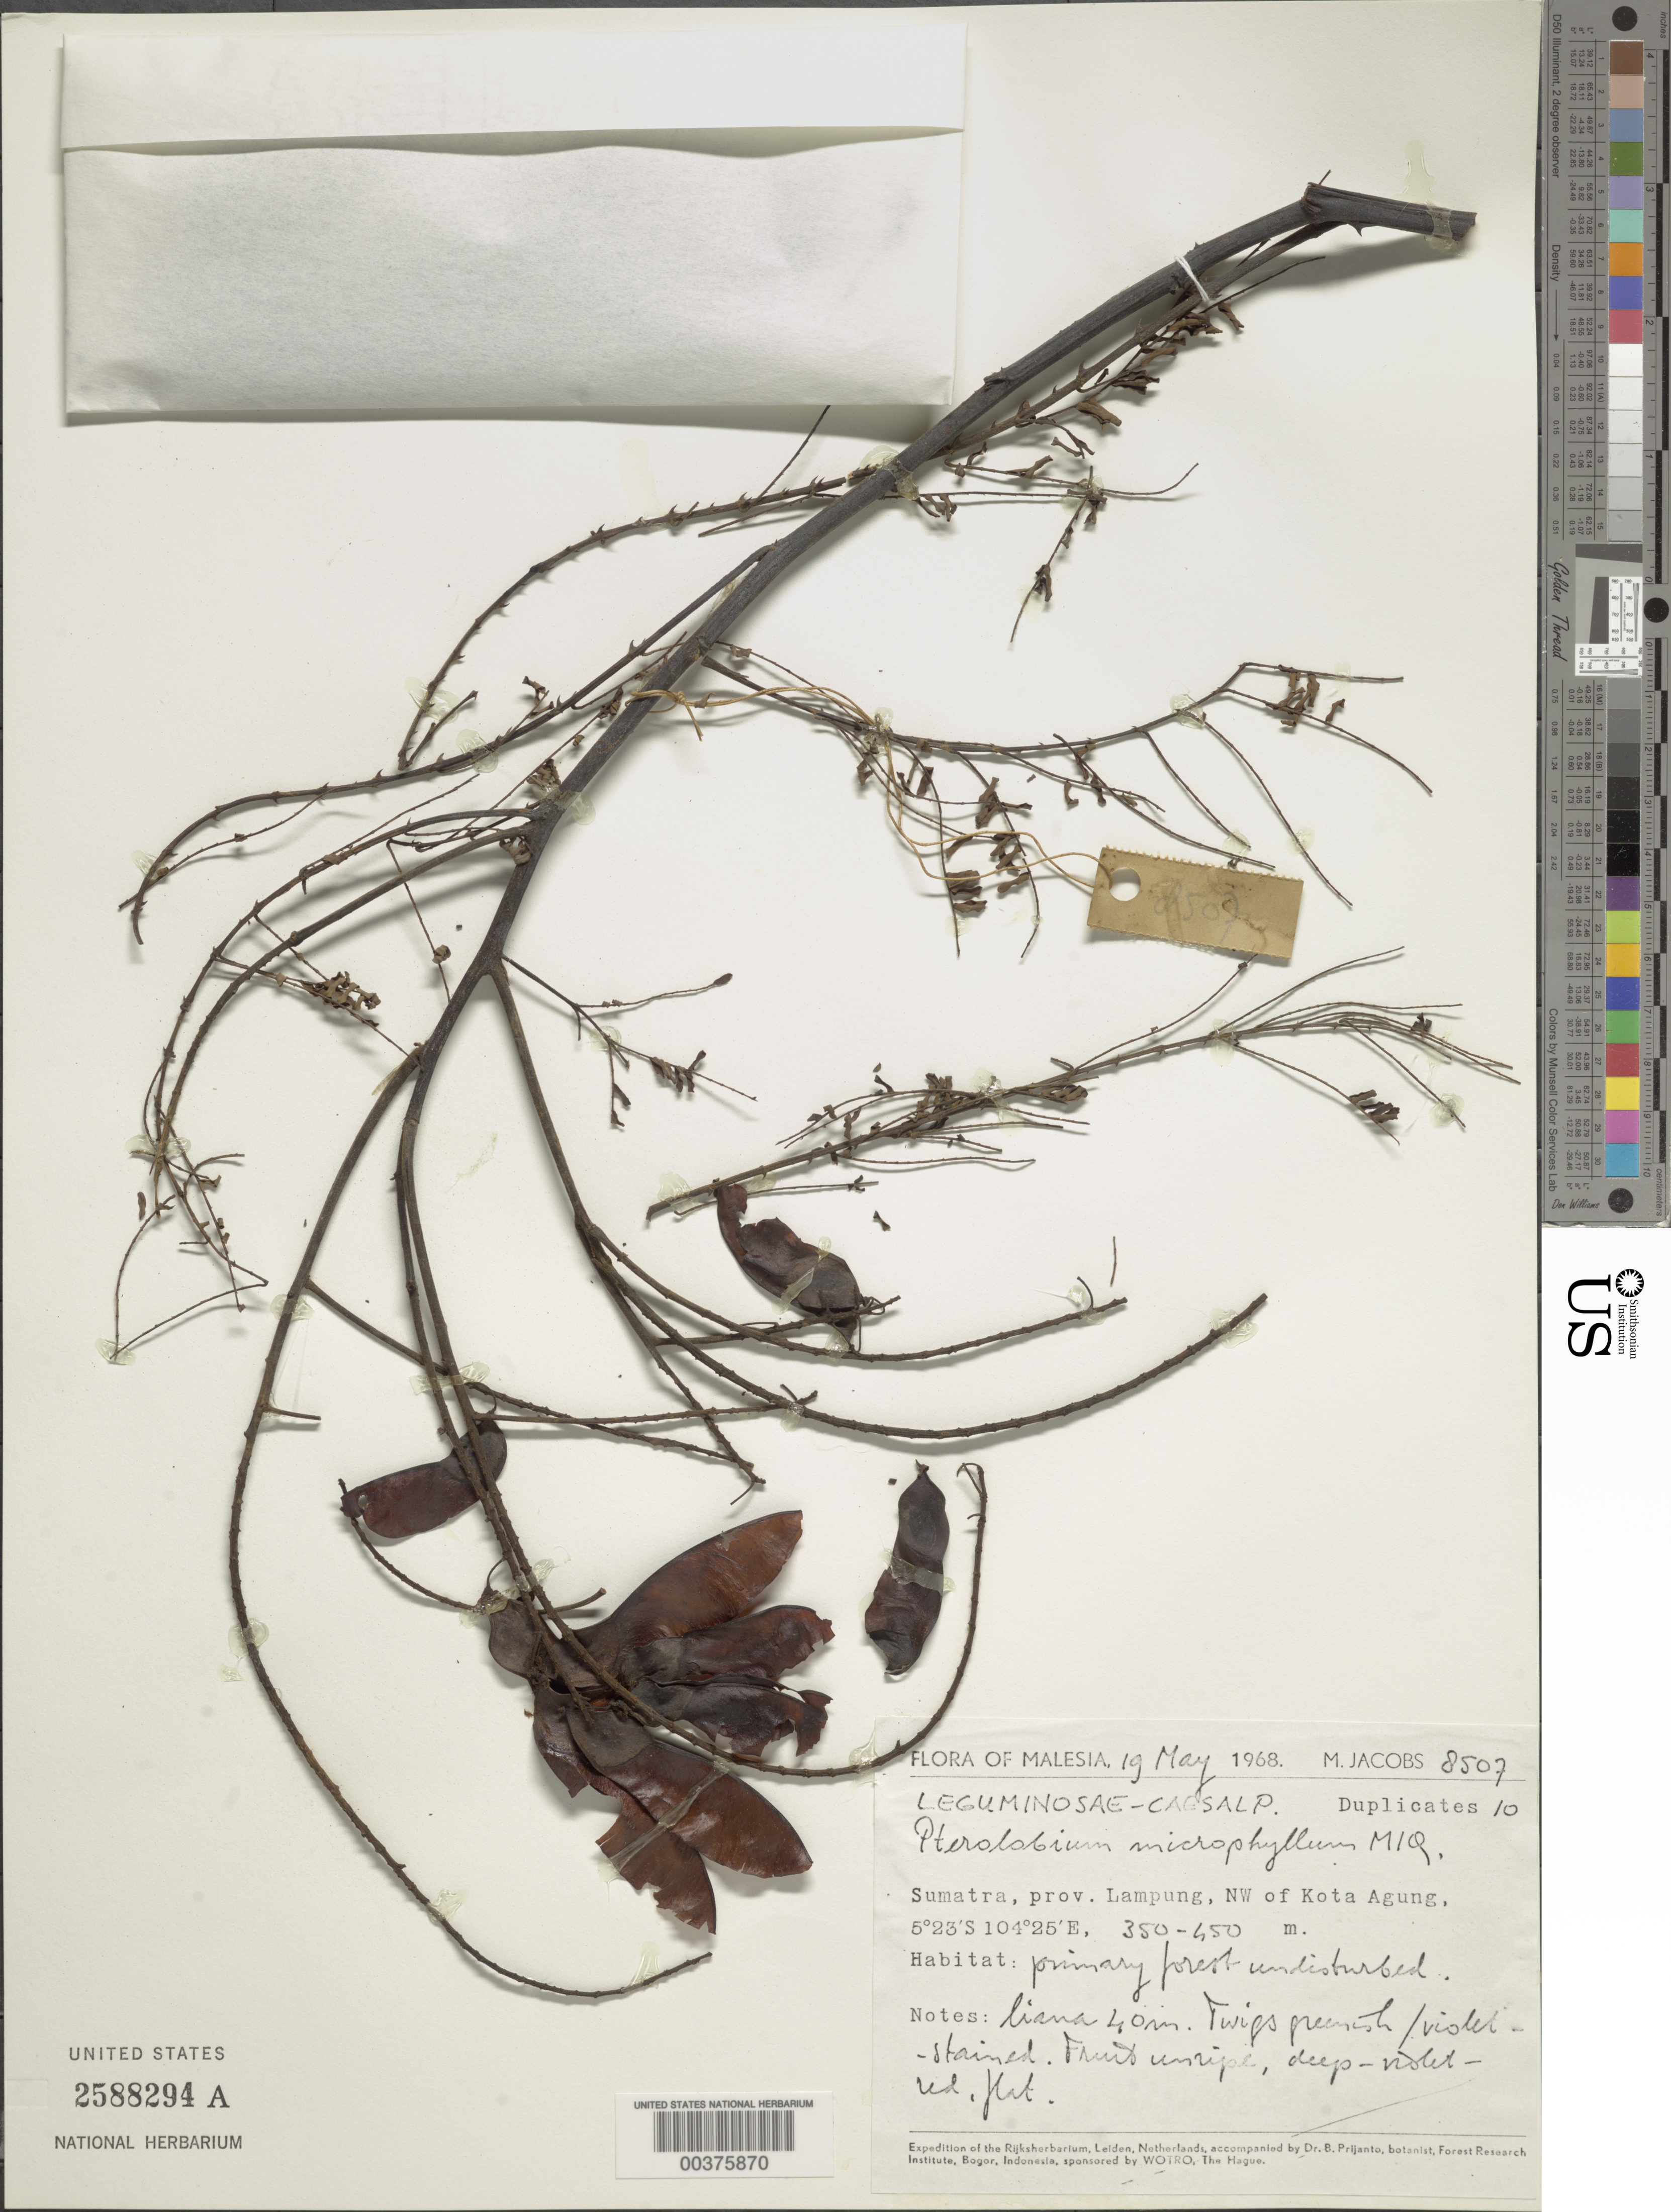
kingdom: Plantae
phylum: Tracheophyta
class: Magnoliopsida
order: Fabales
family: Fabaceae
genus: Pterolobium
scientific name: Pterolobium microphyllum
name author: Miq.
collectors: M. R. Jacobs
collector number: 8507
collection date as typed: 19 May 1968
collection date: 1968-05-19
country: Indonesia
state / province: Sumatra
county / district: Lampung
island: Sumatra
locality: Nw of kota agung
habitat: Primary forest undisturbed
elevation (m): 350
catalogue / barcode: US 2588294A